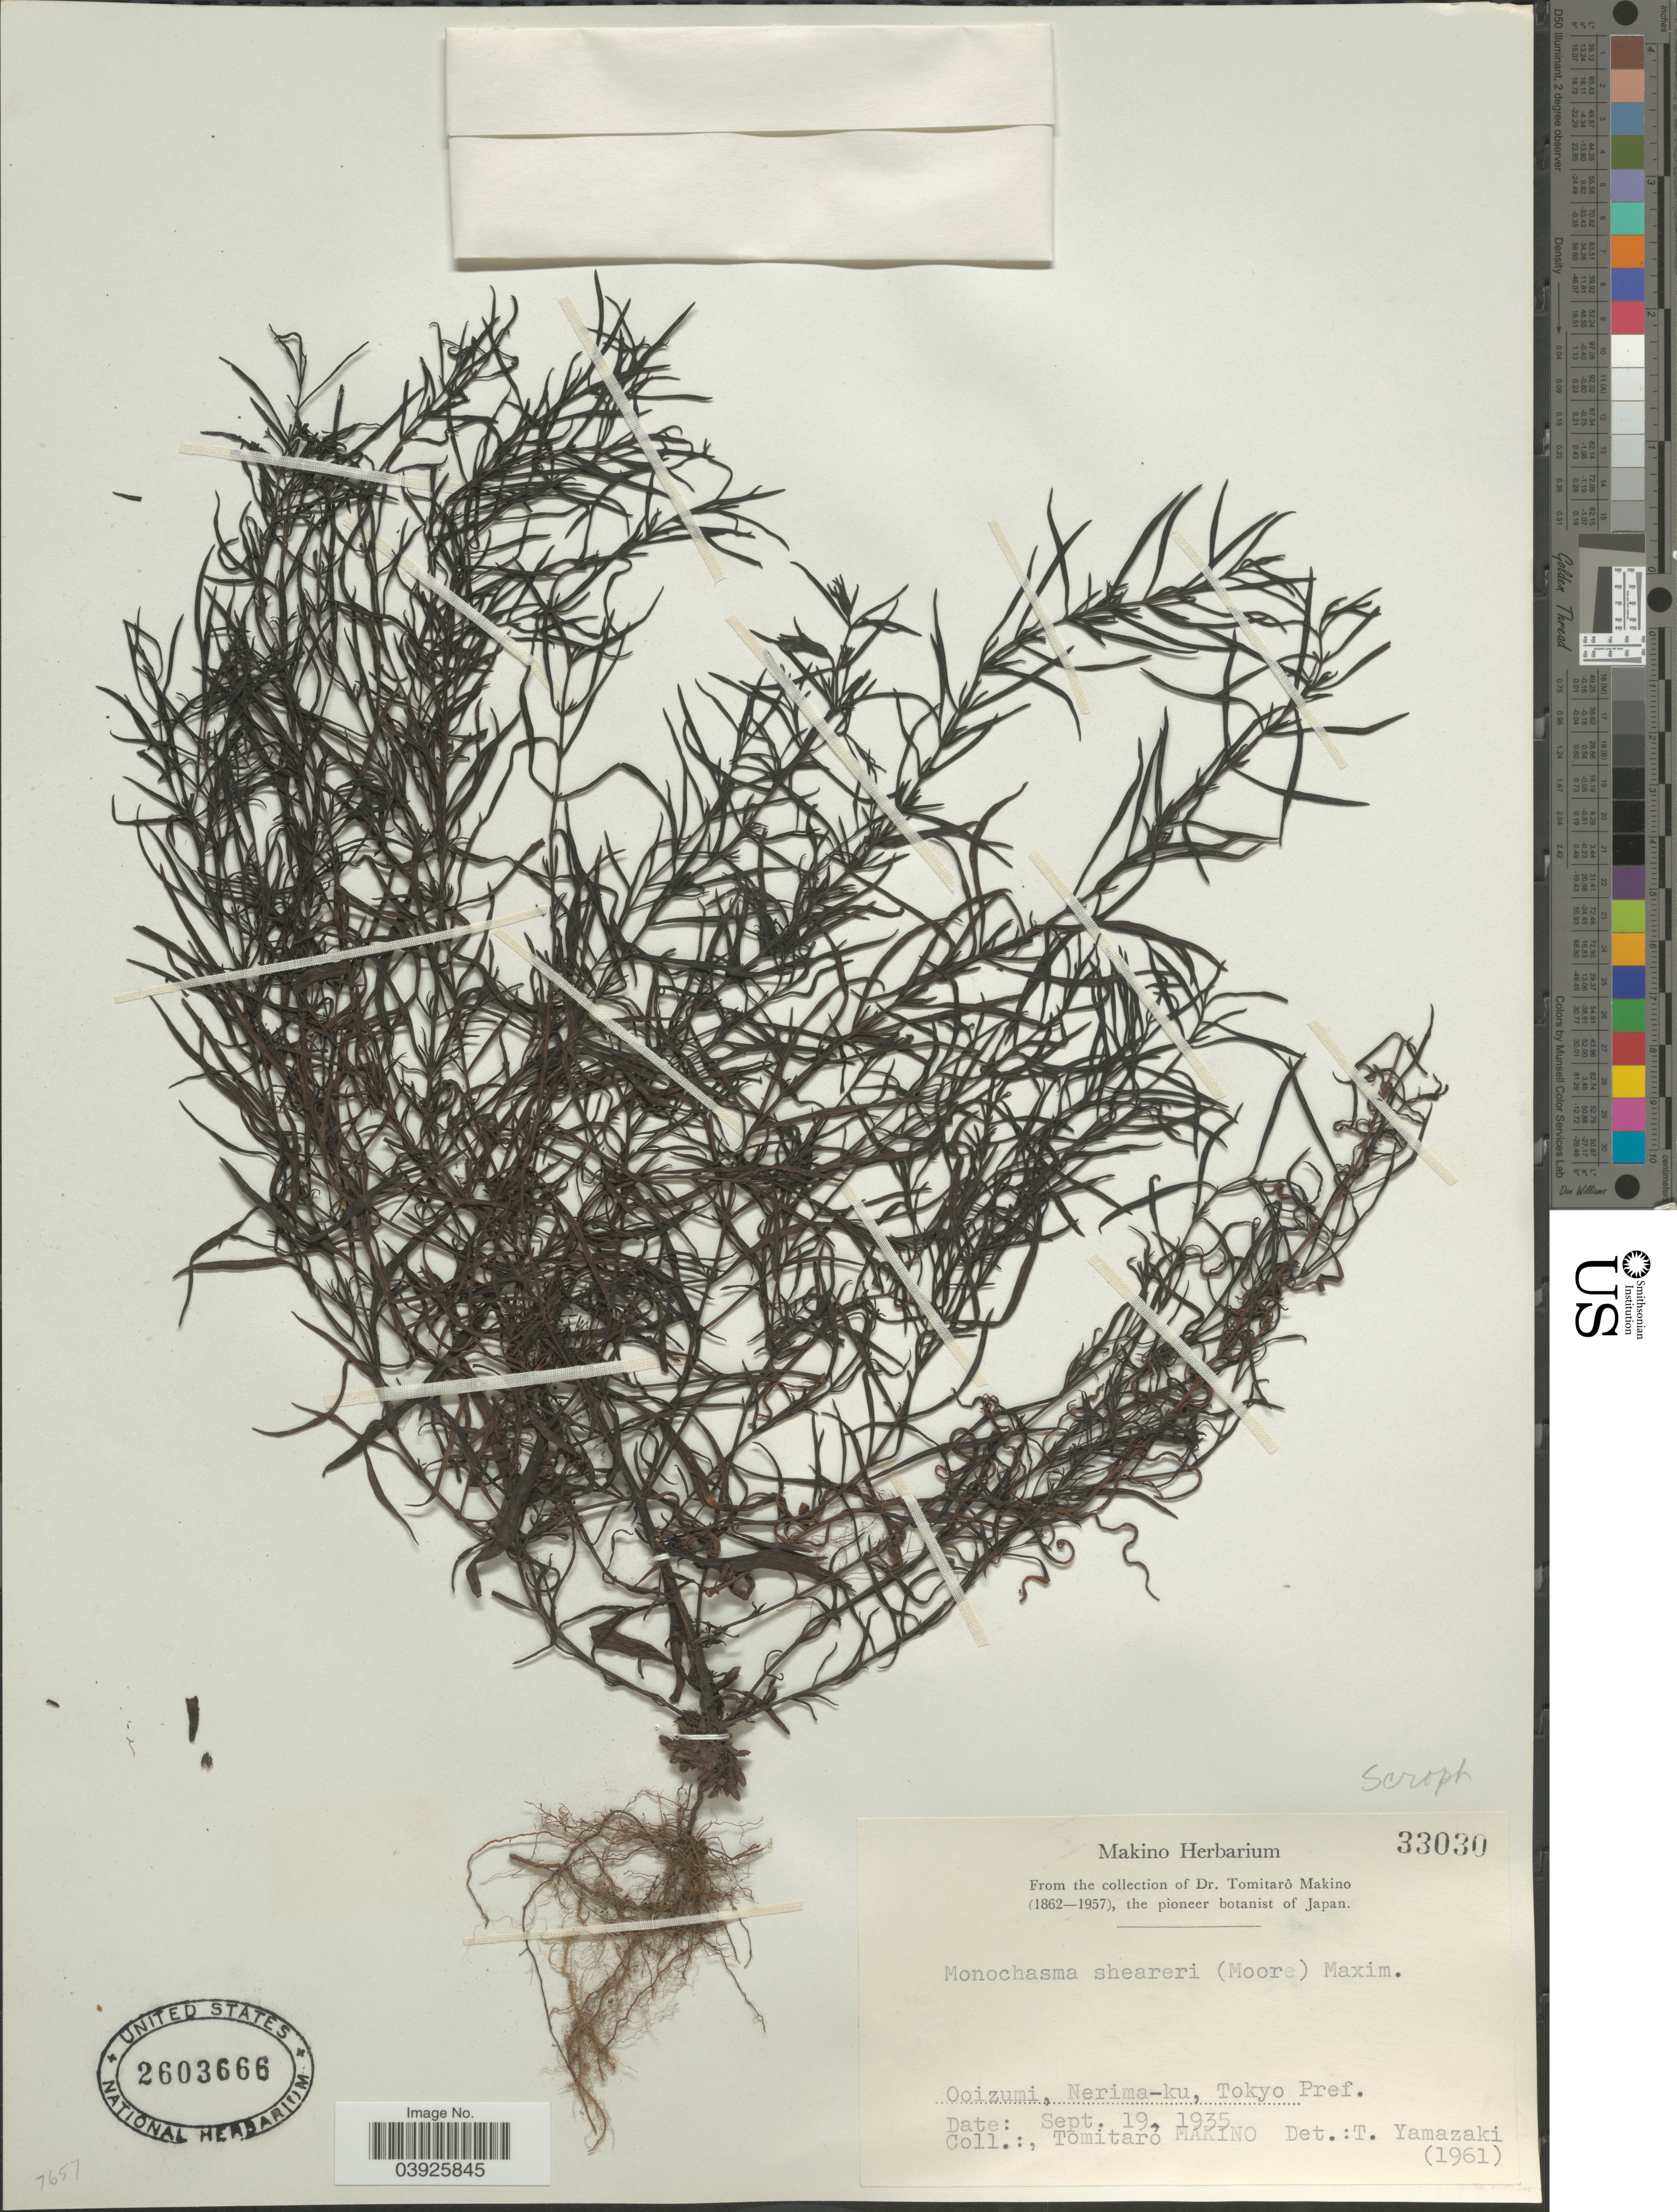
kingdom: Plantae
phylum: Tracheophyta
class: Magnoliopsida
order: Lamiales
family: Orobanchaceae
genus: Monochasma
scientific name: Monochasma sheareri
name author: (S. Moore) Maxim. ex Franch. & Sav.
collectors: T. Makino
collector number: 33030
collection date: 1935-09-19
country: Japan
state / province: Tokyo, Federal City of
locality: Ooizumi, Nerima-ku, Tokyo Pref.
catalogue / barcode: US 2603666